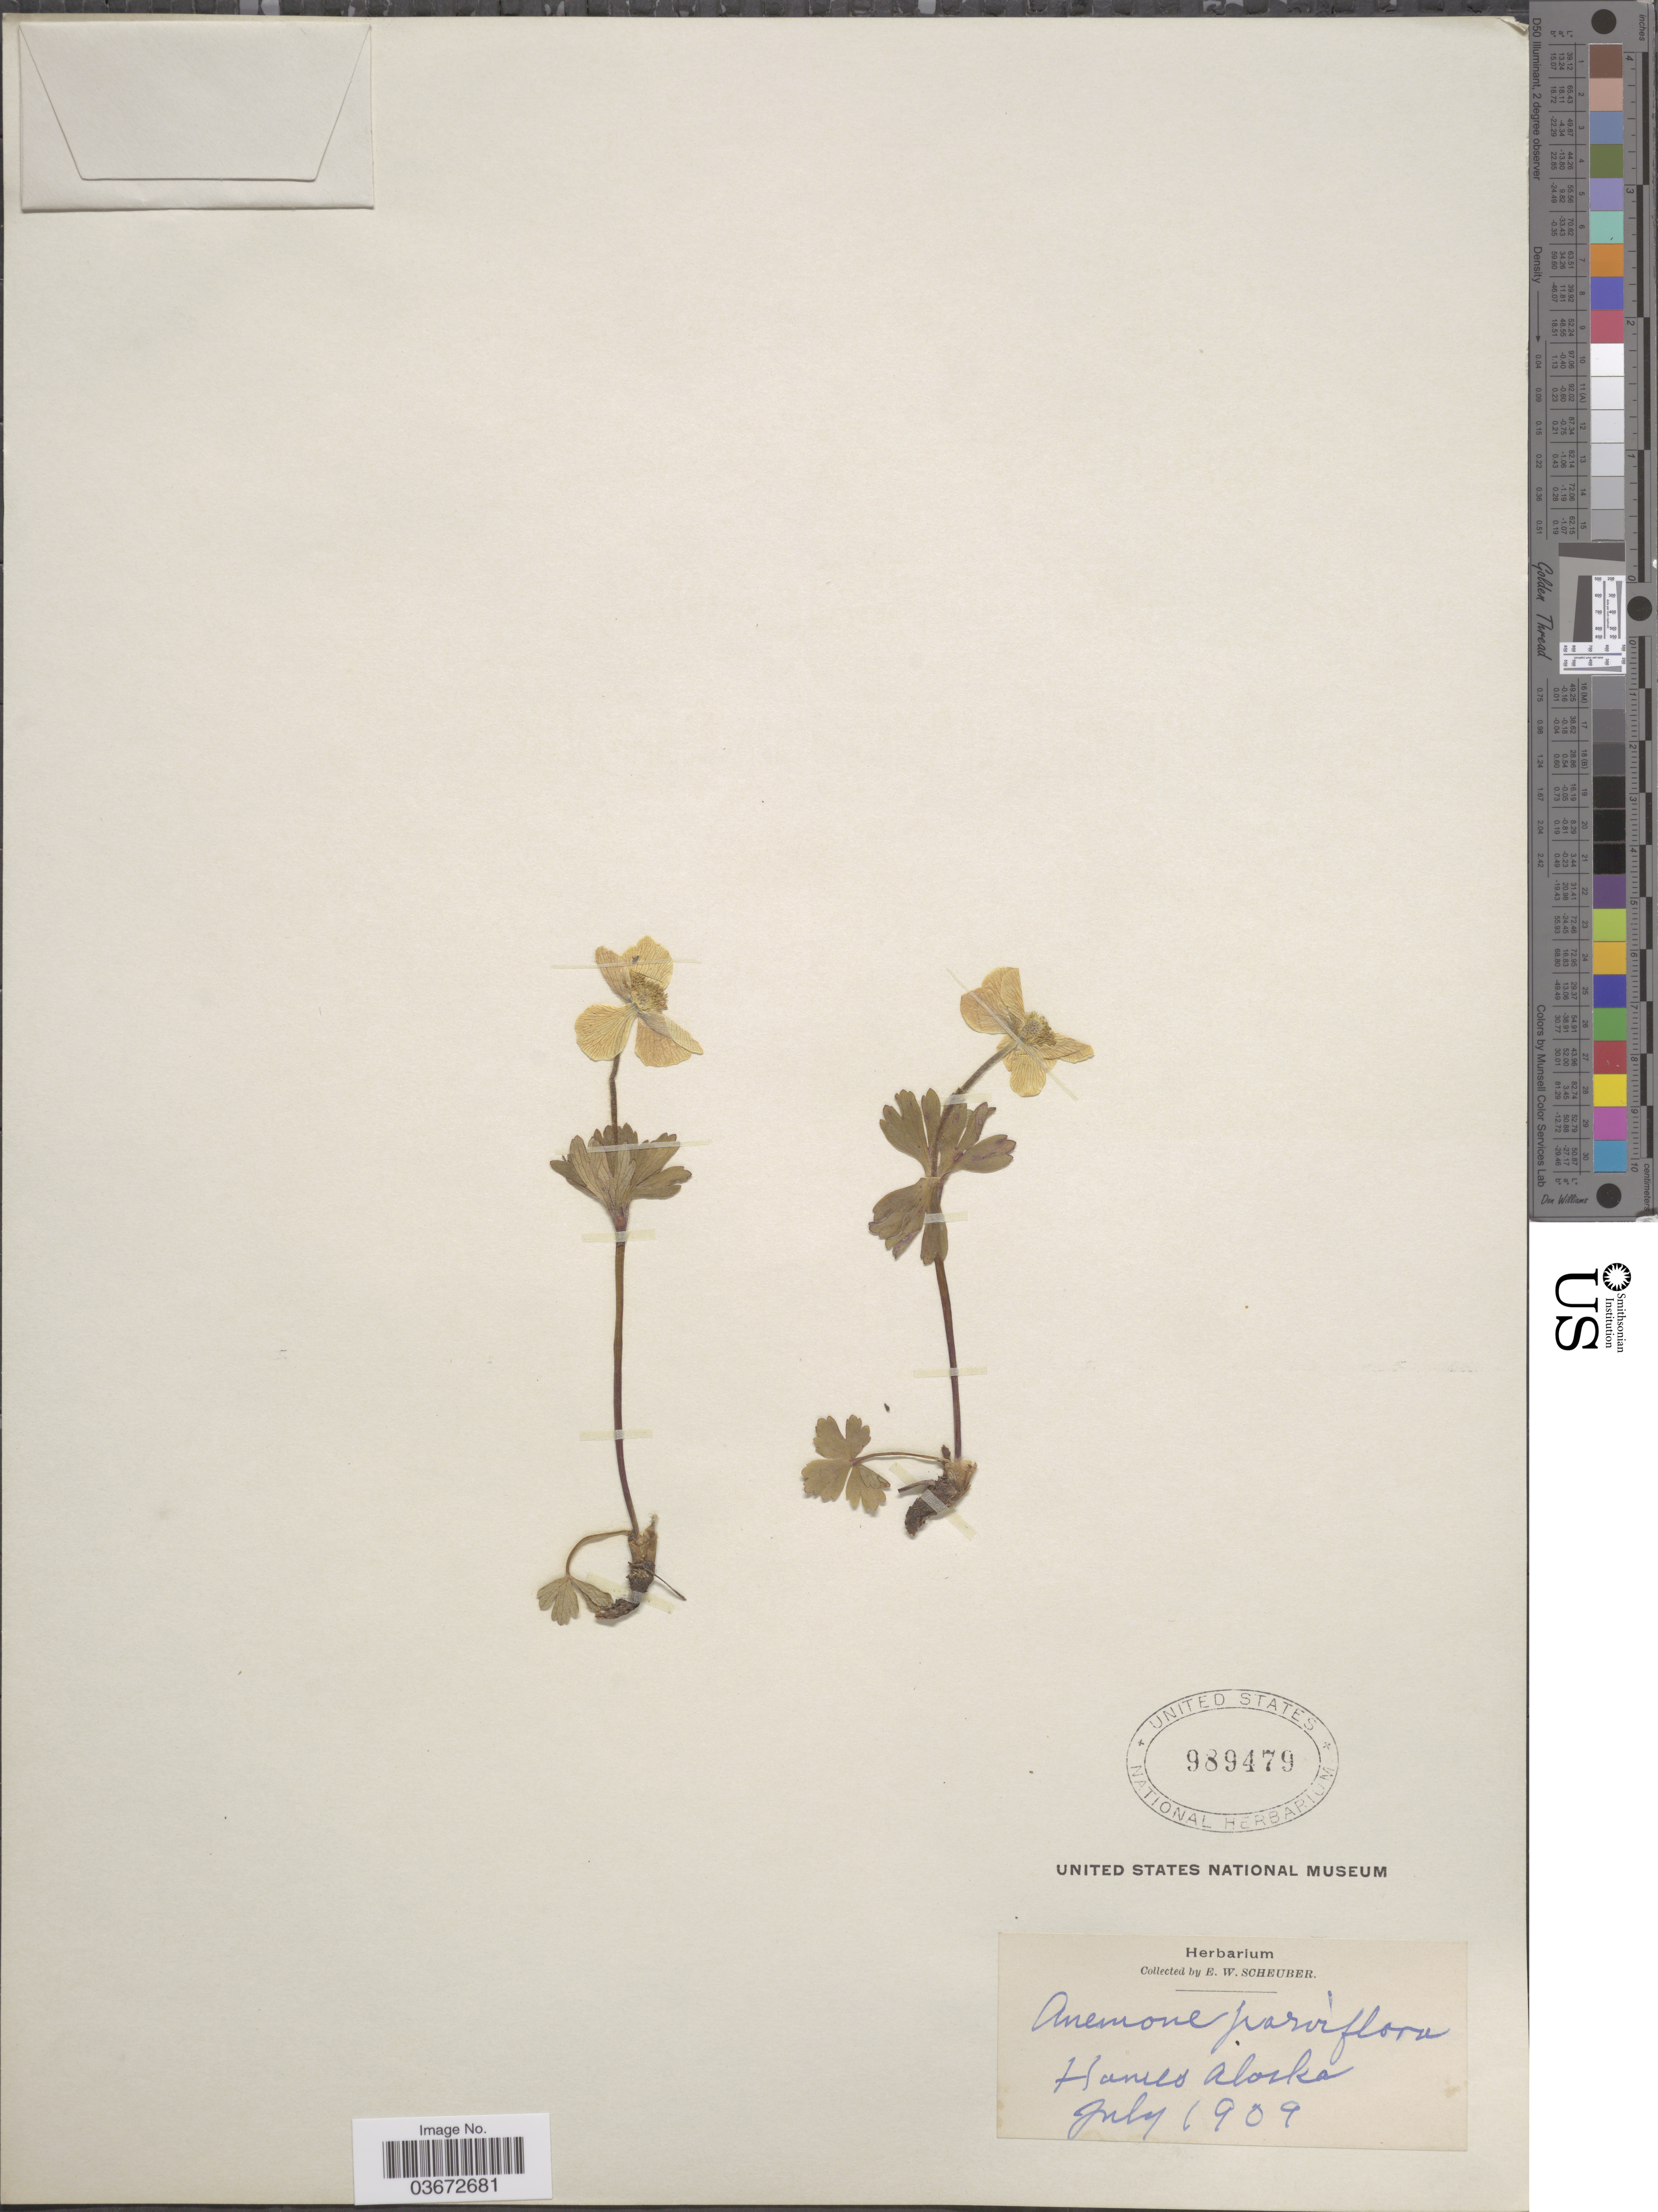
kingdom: Plantae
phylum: Tracheophyta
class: Magnoliopsida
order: Ranunculales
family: Ranunculaceae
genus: Anemone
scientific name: Anemone parviflora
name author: Michx.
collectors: E. Scheuber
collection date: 1909-07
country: United States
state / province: Alaska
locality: Haines.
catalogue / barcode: US 989479